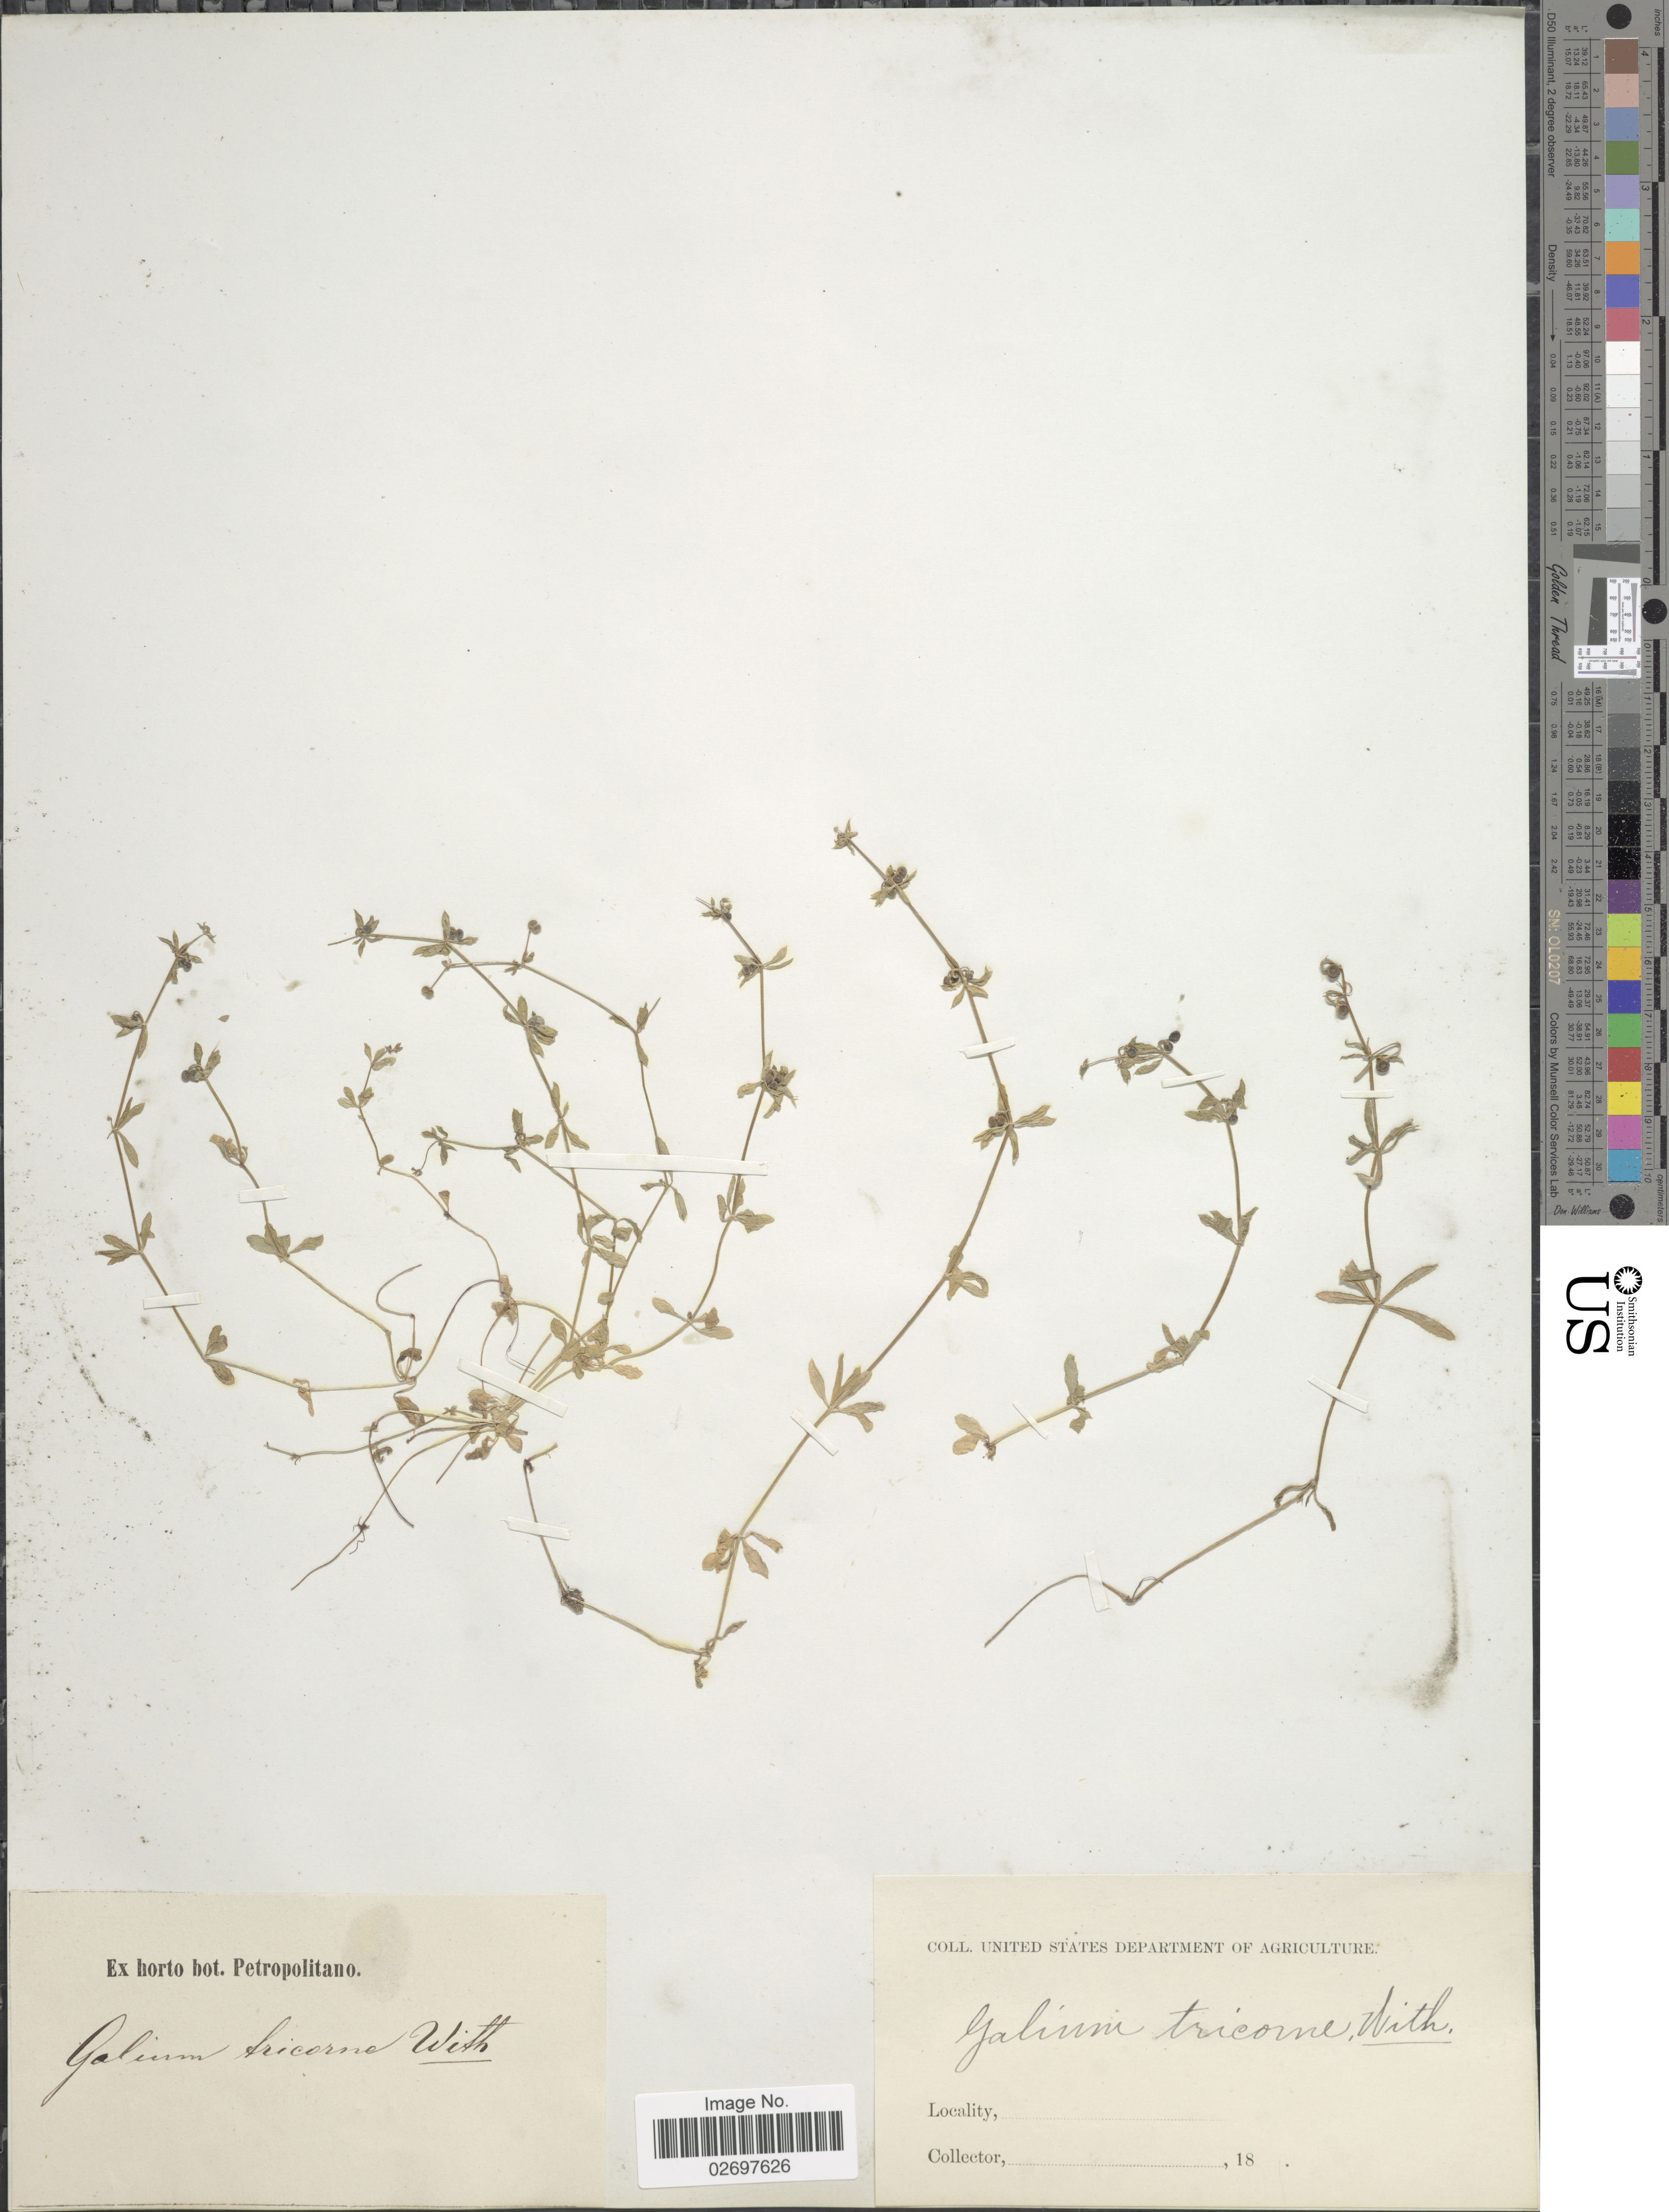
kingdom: Plantae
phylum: Tracheophyta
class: Magnoliopsida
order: Gentianales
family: Rubiaceae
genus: Galium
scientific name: Galium tricorne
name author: Stokes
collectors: ex Horto Bot. Petropolitano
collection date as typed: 18